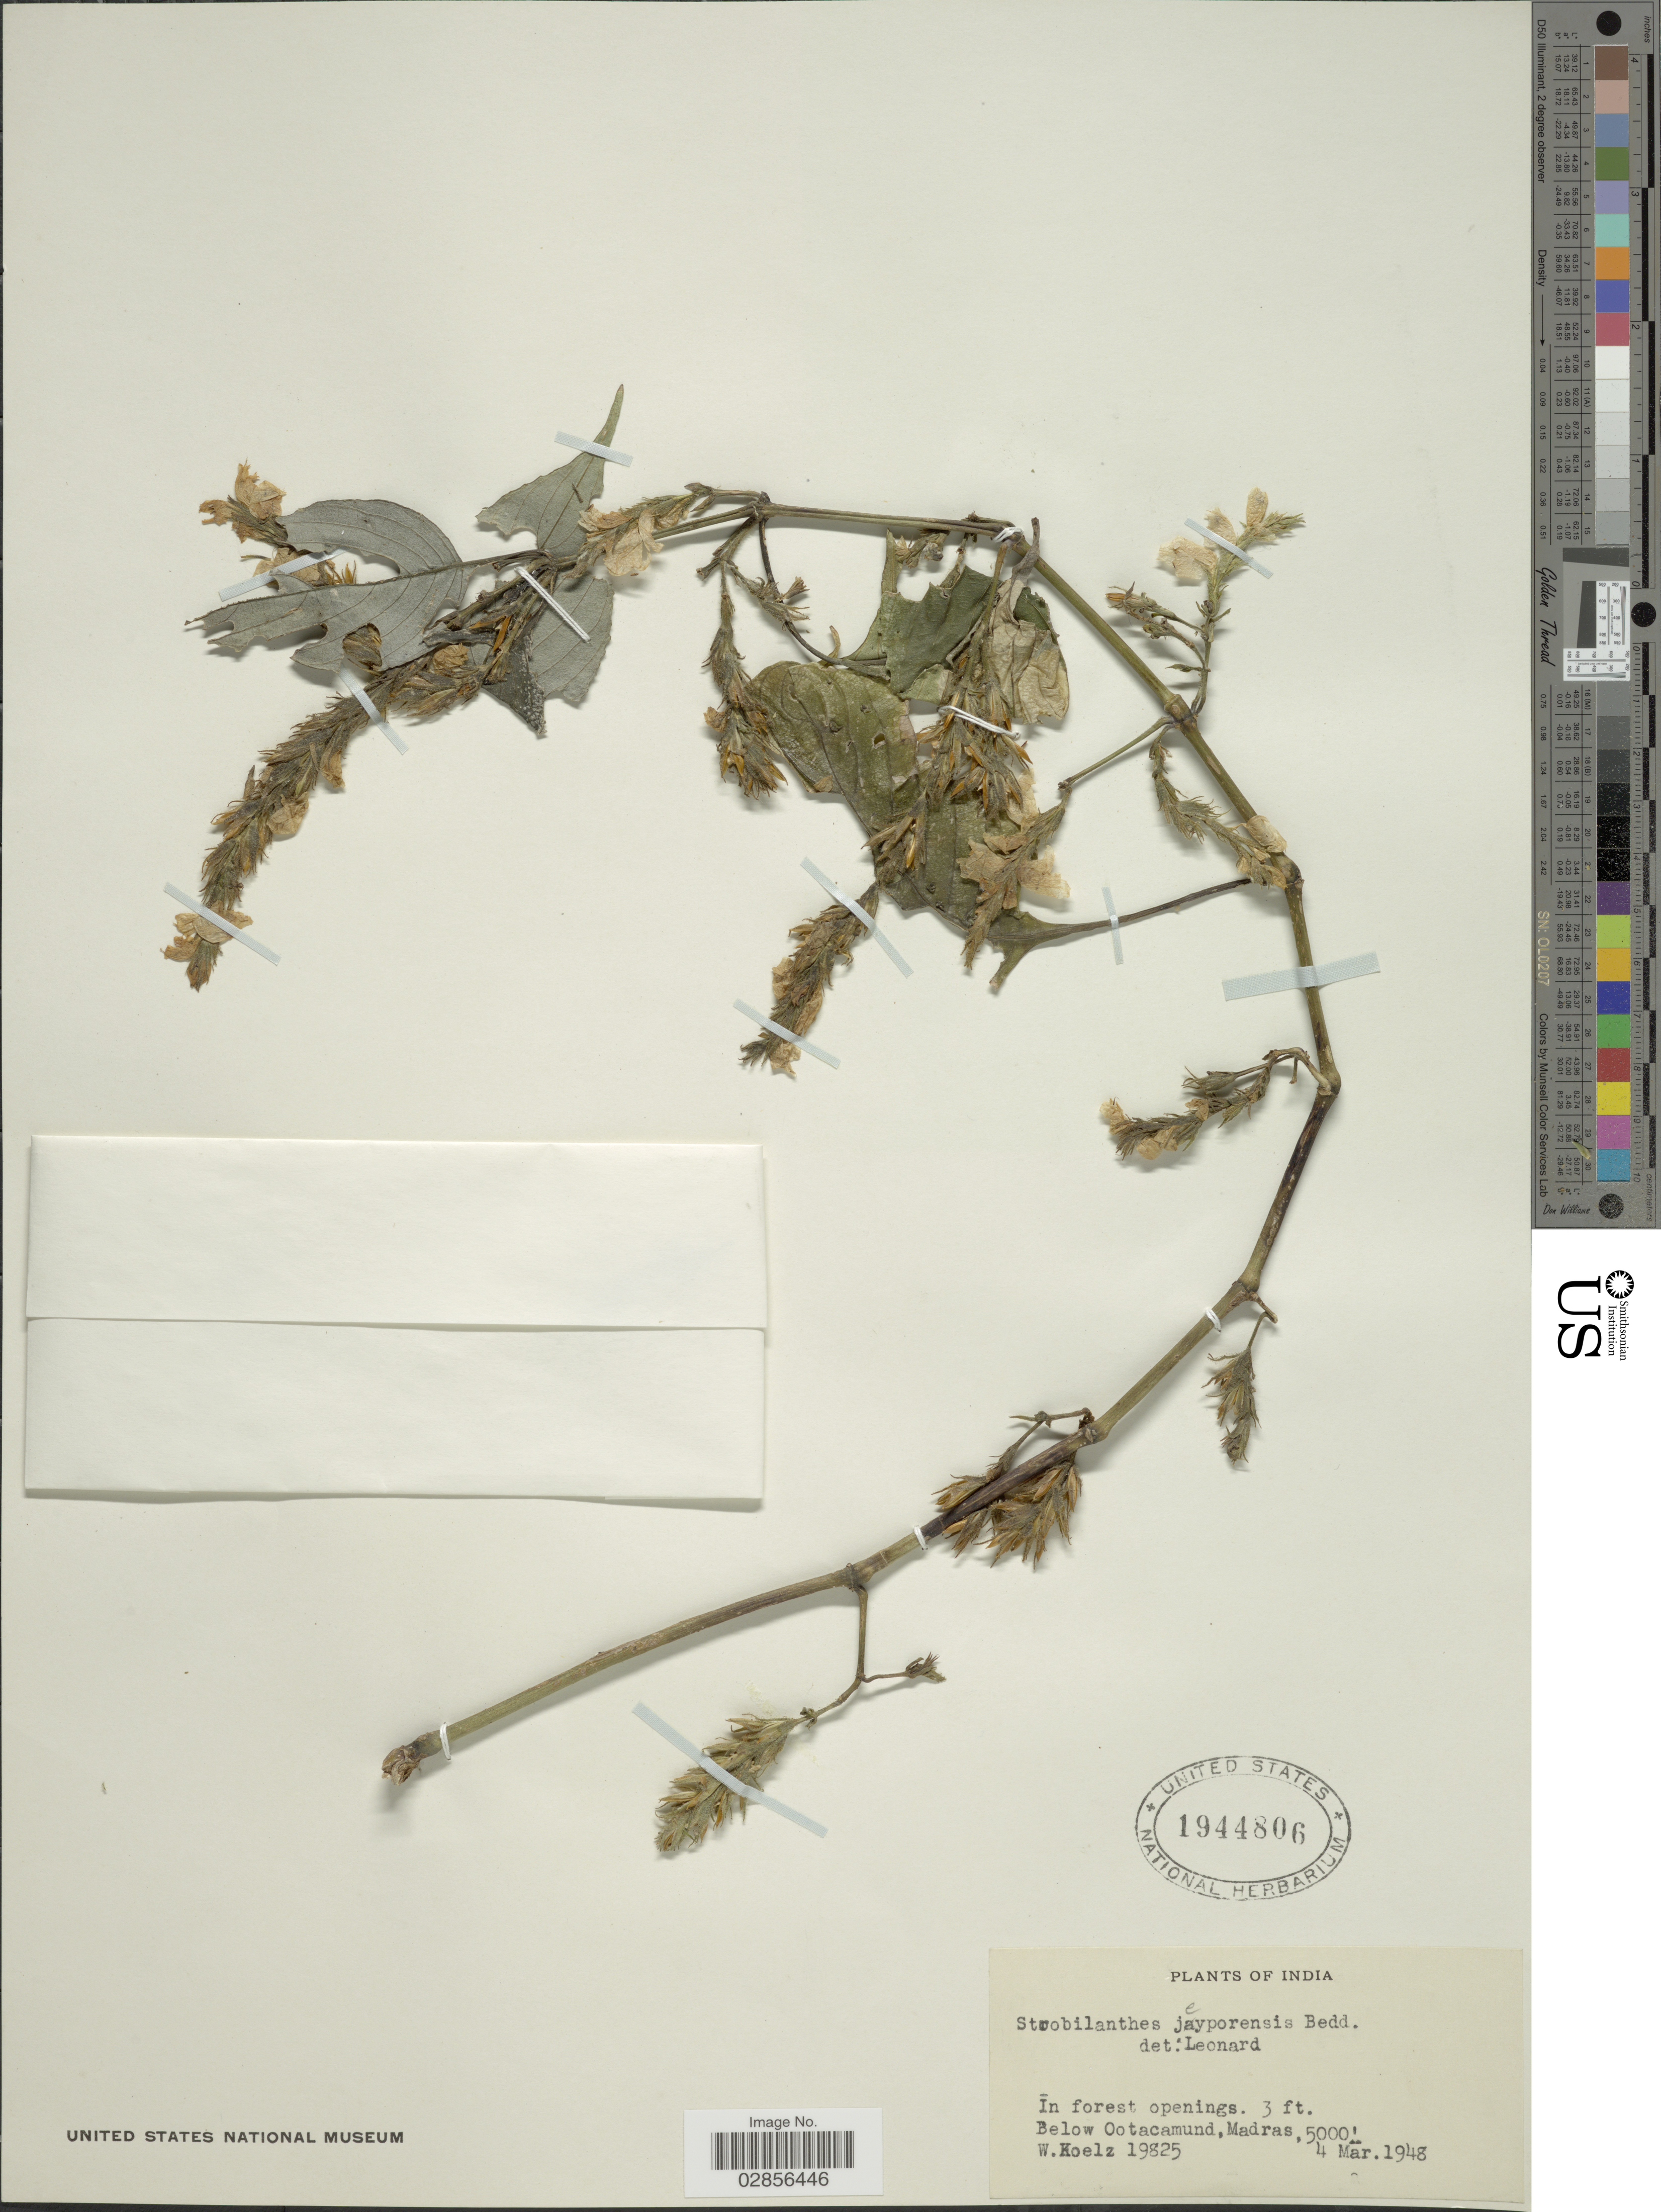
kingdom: Plantae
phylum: Tracheophyta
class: Magnoliopsida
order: Lamiales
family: Acanthaceae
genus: Strobilanthes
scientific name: Strobilanthes jeyporensis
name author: Bedd.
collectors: W. N. Koelz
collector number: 19825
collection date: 1948-03-04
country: India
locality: Below Ootacamund, Madras.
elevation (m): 1524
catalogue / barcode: US 1944806